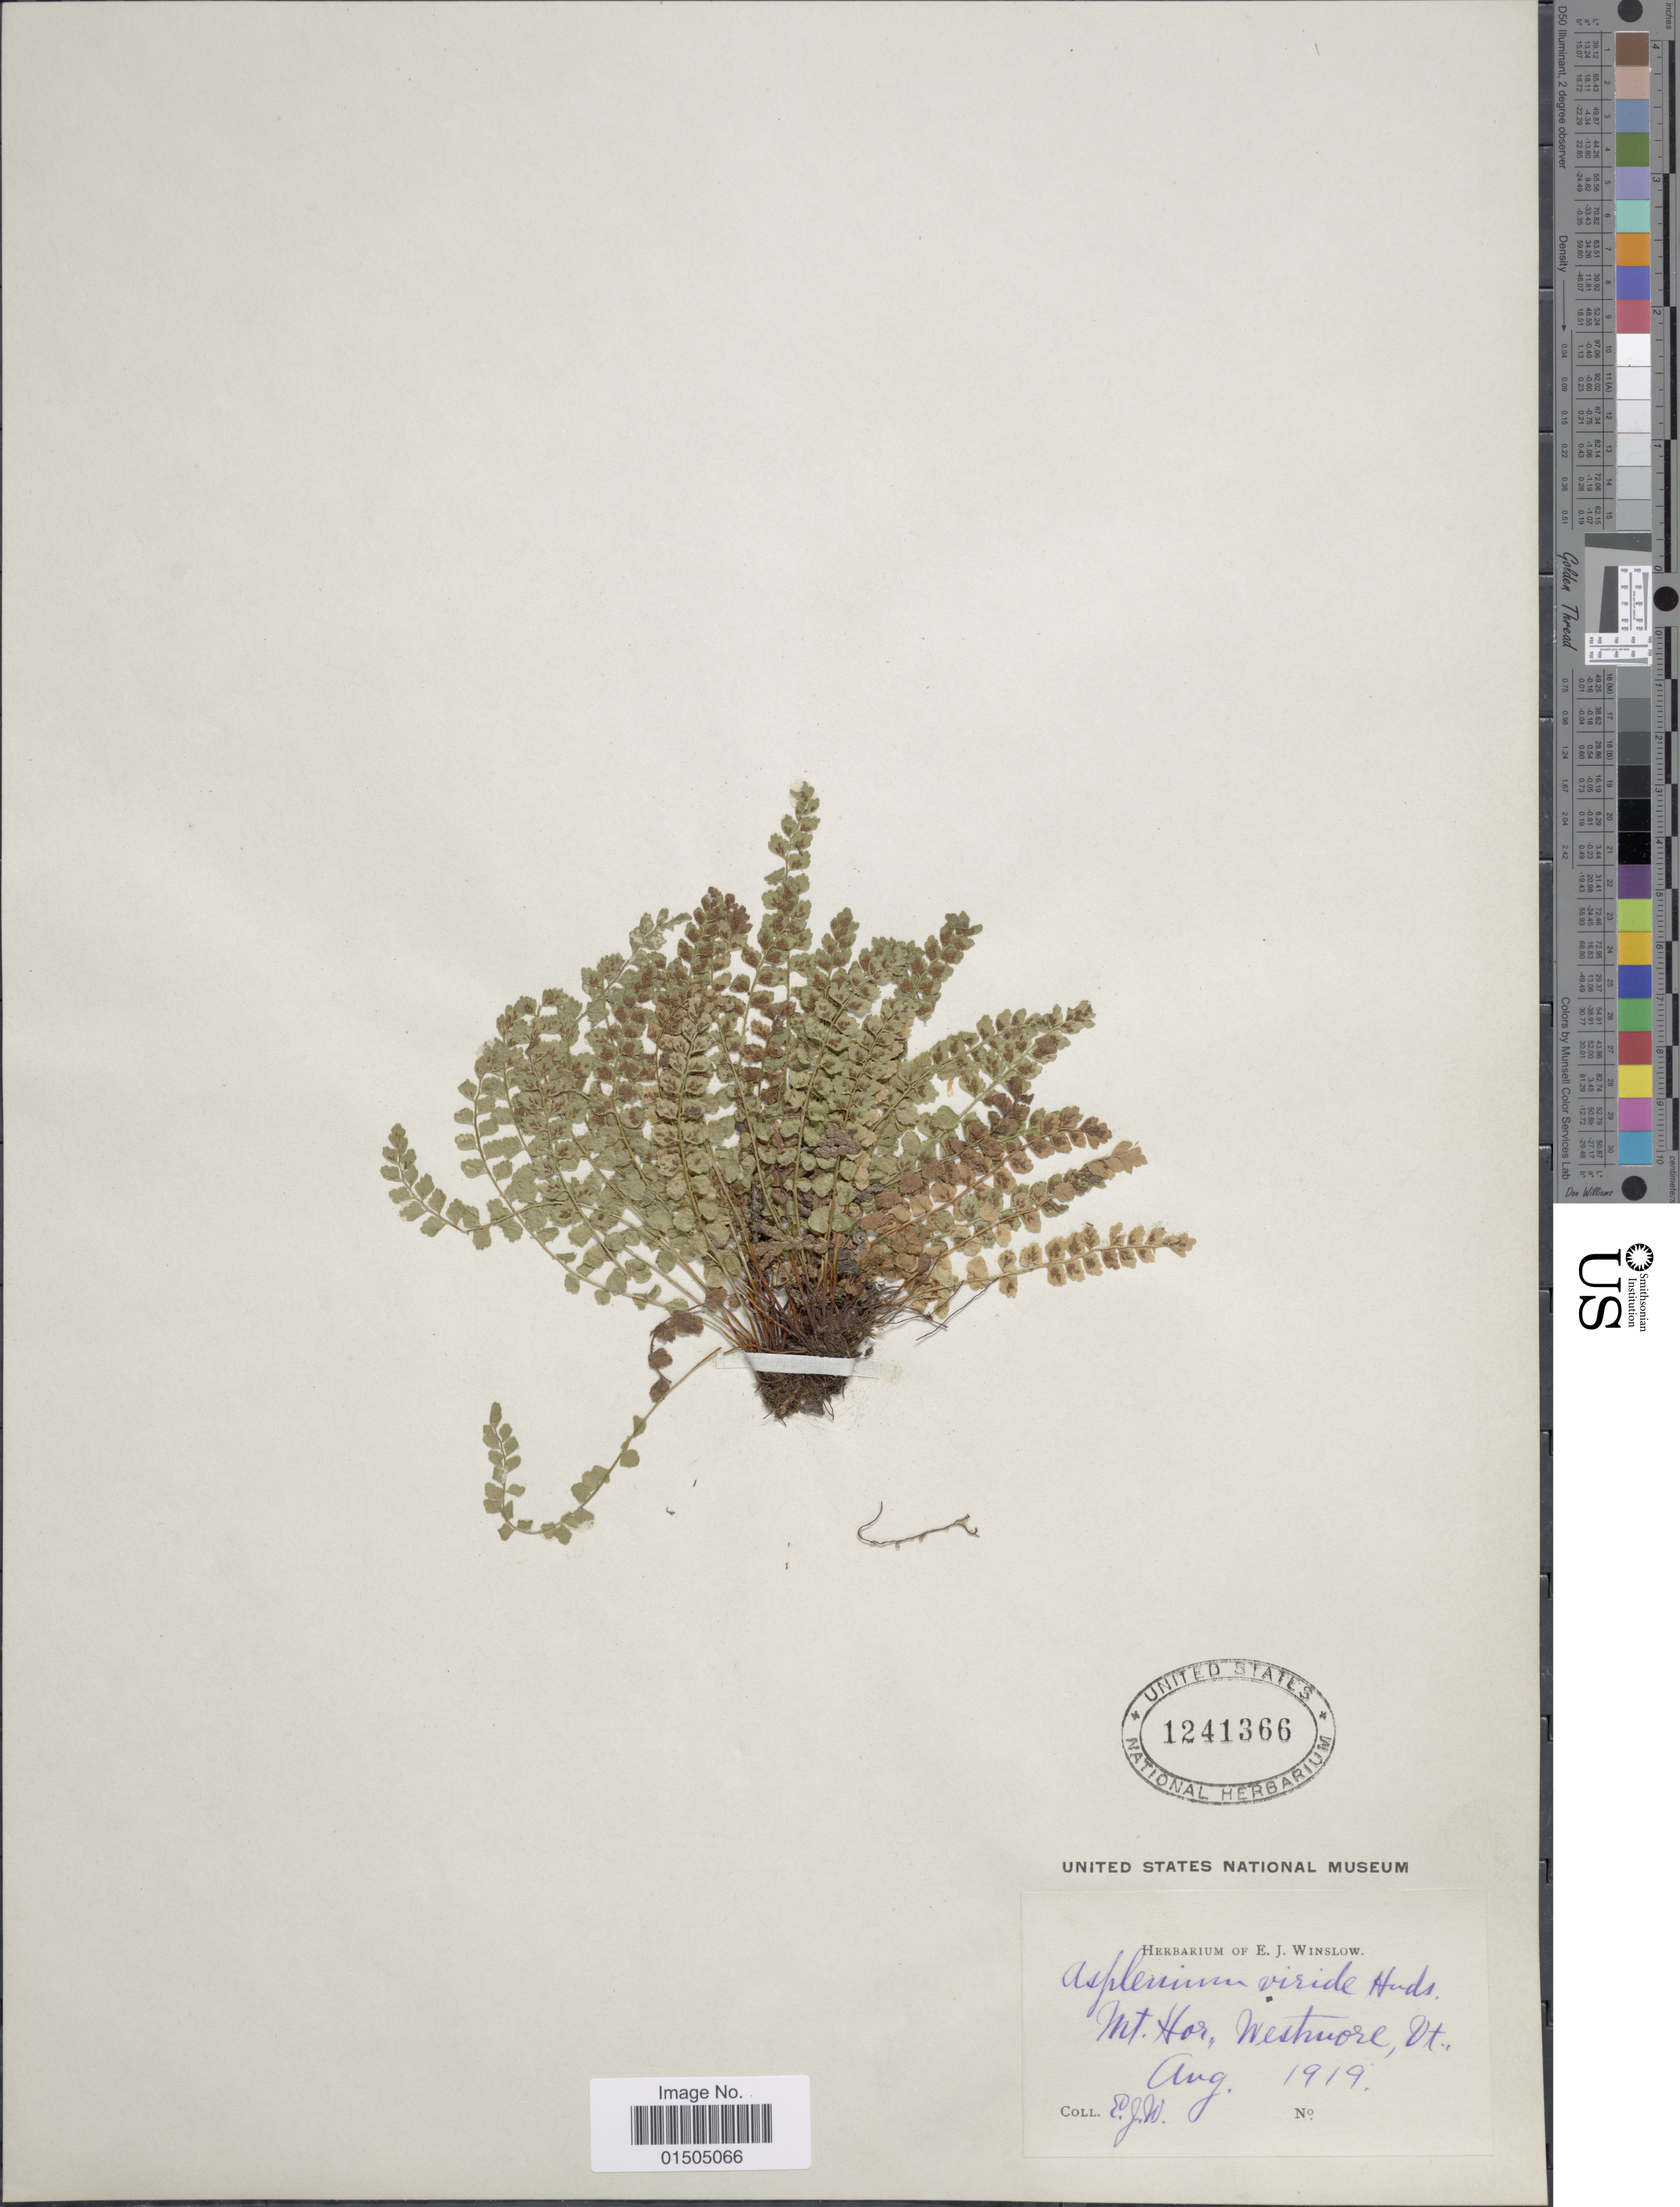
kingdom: Plantae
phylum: Tracheophyta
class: Polypodiopsida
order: Polypodiales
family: Aspleniaceae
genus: Asplenium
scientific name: Asplenium trichomanes-ramosum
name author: L.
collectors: E. Winslow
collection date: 1919-08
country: United States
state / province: Vermont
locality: Mt. Hor, Westmore.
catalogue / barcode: US 1241366